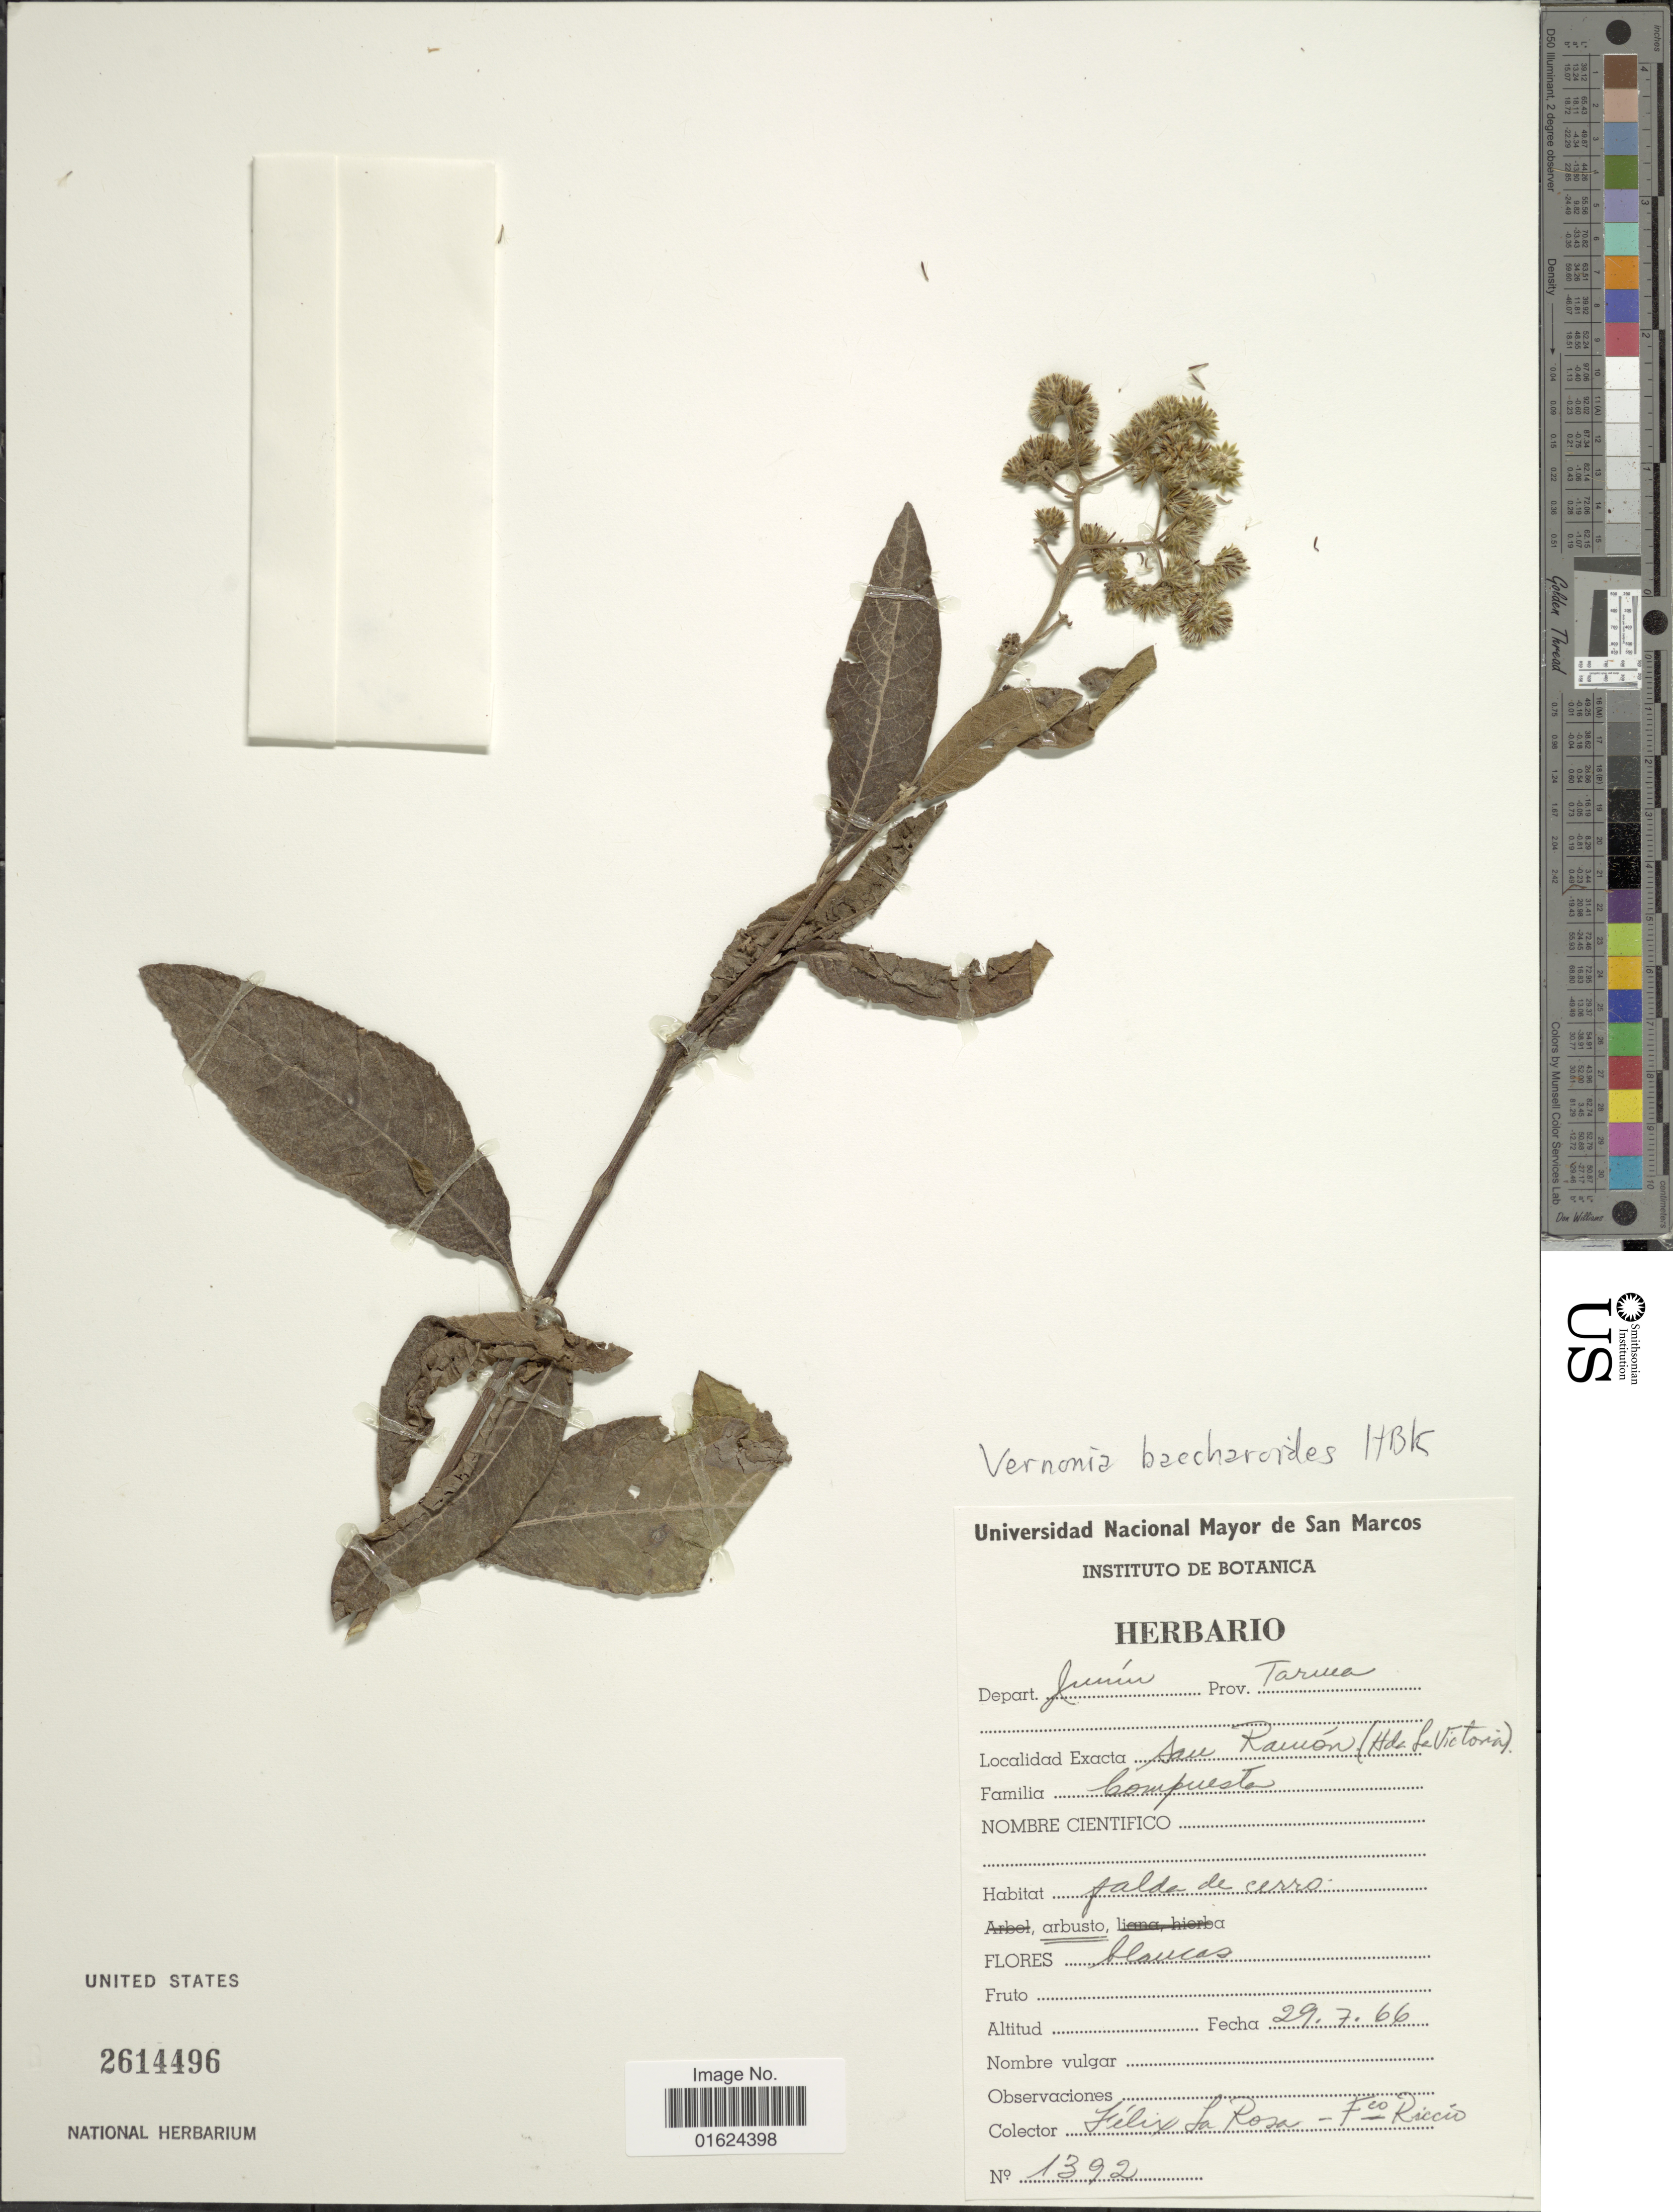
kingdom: Plantae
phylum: Tracheophyta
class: Magnoliopsida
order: Asterales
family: Asteraceae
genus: Vernonanthura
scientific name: Vernonanthura patens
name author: (Kunth) H. Rob.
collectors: -. La Rosa & F. Riccio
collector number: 1392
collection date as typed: Transcribed d/m/y: 29/7/66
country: Peru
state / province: Junín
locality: San Ramón (Hda. La Victoria), Prov. Tarma, Depart. Junín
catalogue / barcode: US 2614496